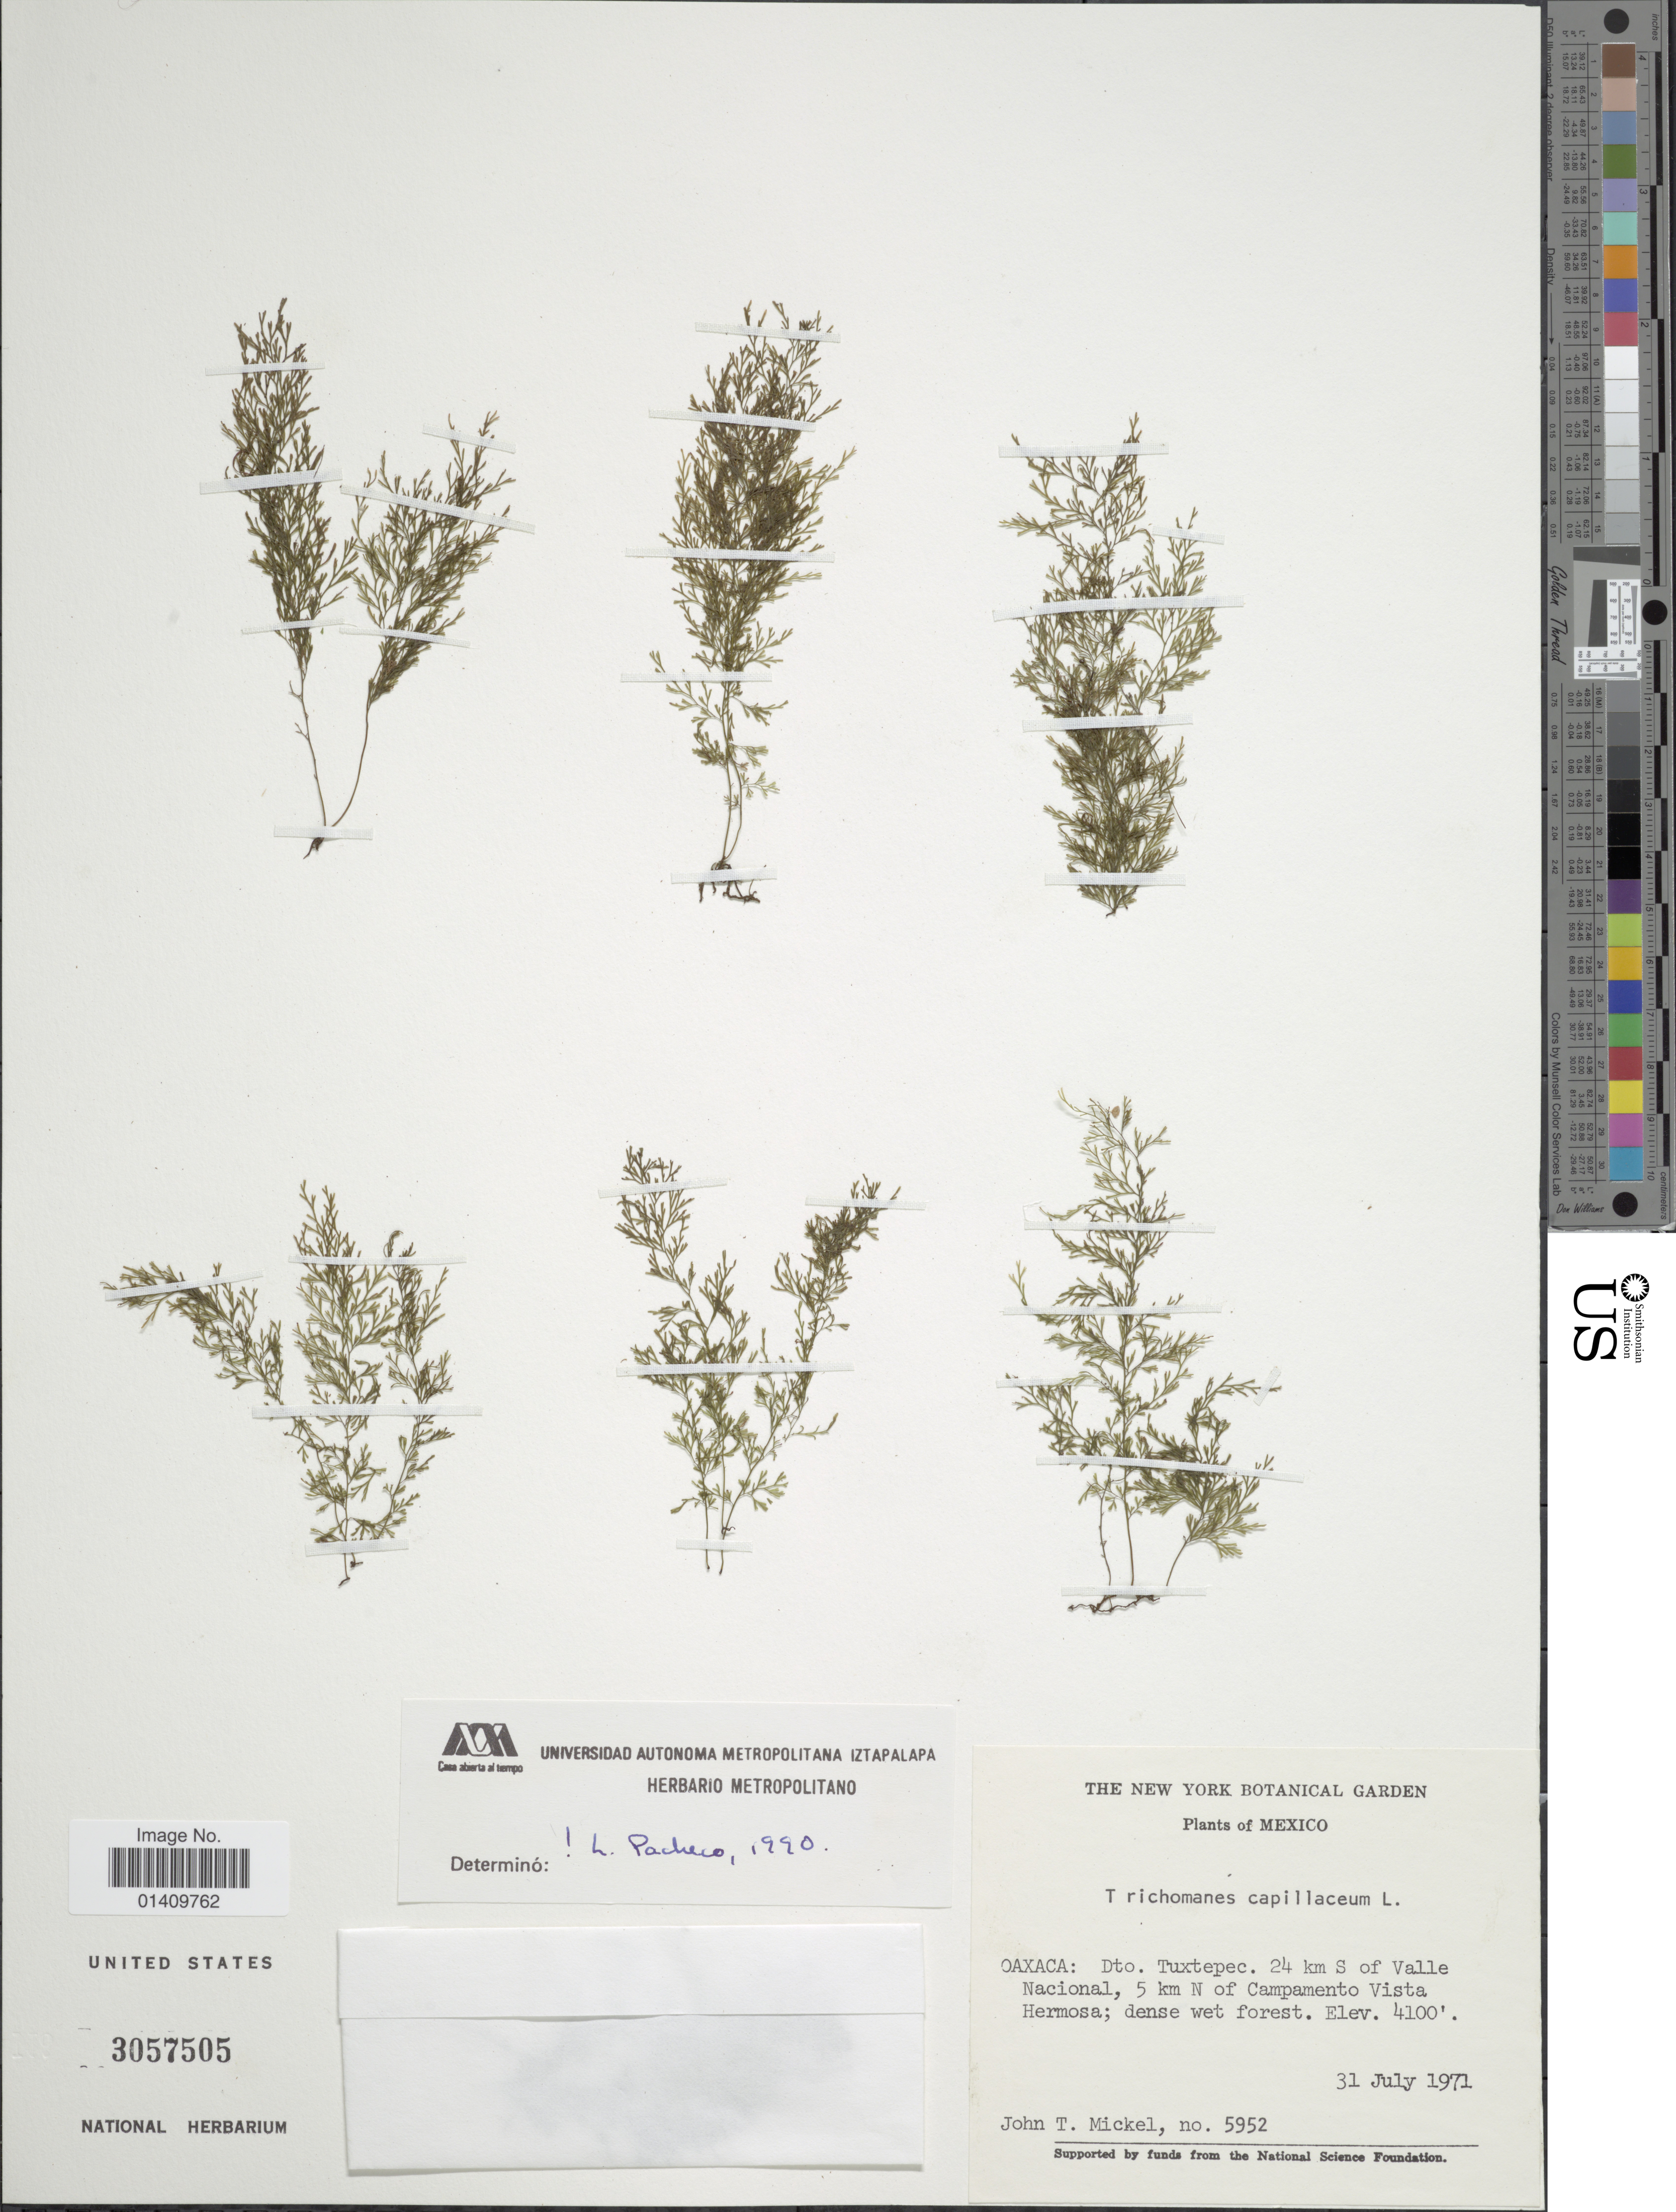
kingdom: Plantae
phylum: Tracheophyta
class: Polypodiopsida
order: Hymenophyllales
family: Hymenophyllaceae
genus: Polyphlebium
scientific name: Polyphlebium capillaceum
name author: (L.) Ebihara & Dubuisson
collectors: J. T. Mickel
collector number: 5952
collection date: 1971-07-31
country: Mexico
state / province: Oaxaca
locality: Oaxaca: dto. Tuxtepec 24km S of Valle Nacional 5 km N of Campamento Vista Hermosa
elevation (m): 1250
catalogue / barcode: US 3057505